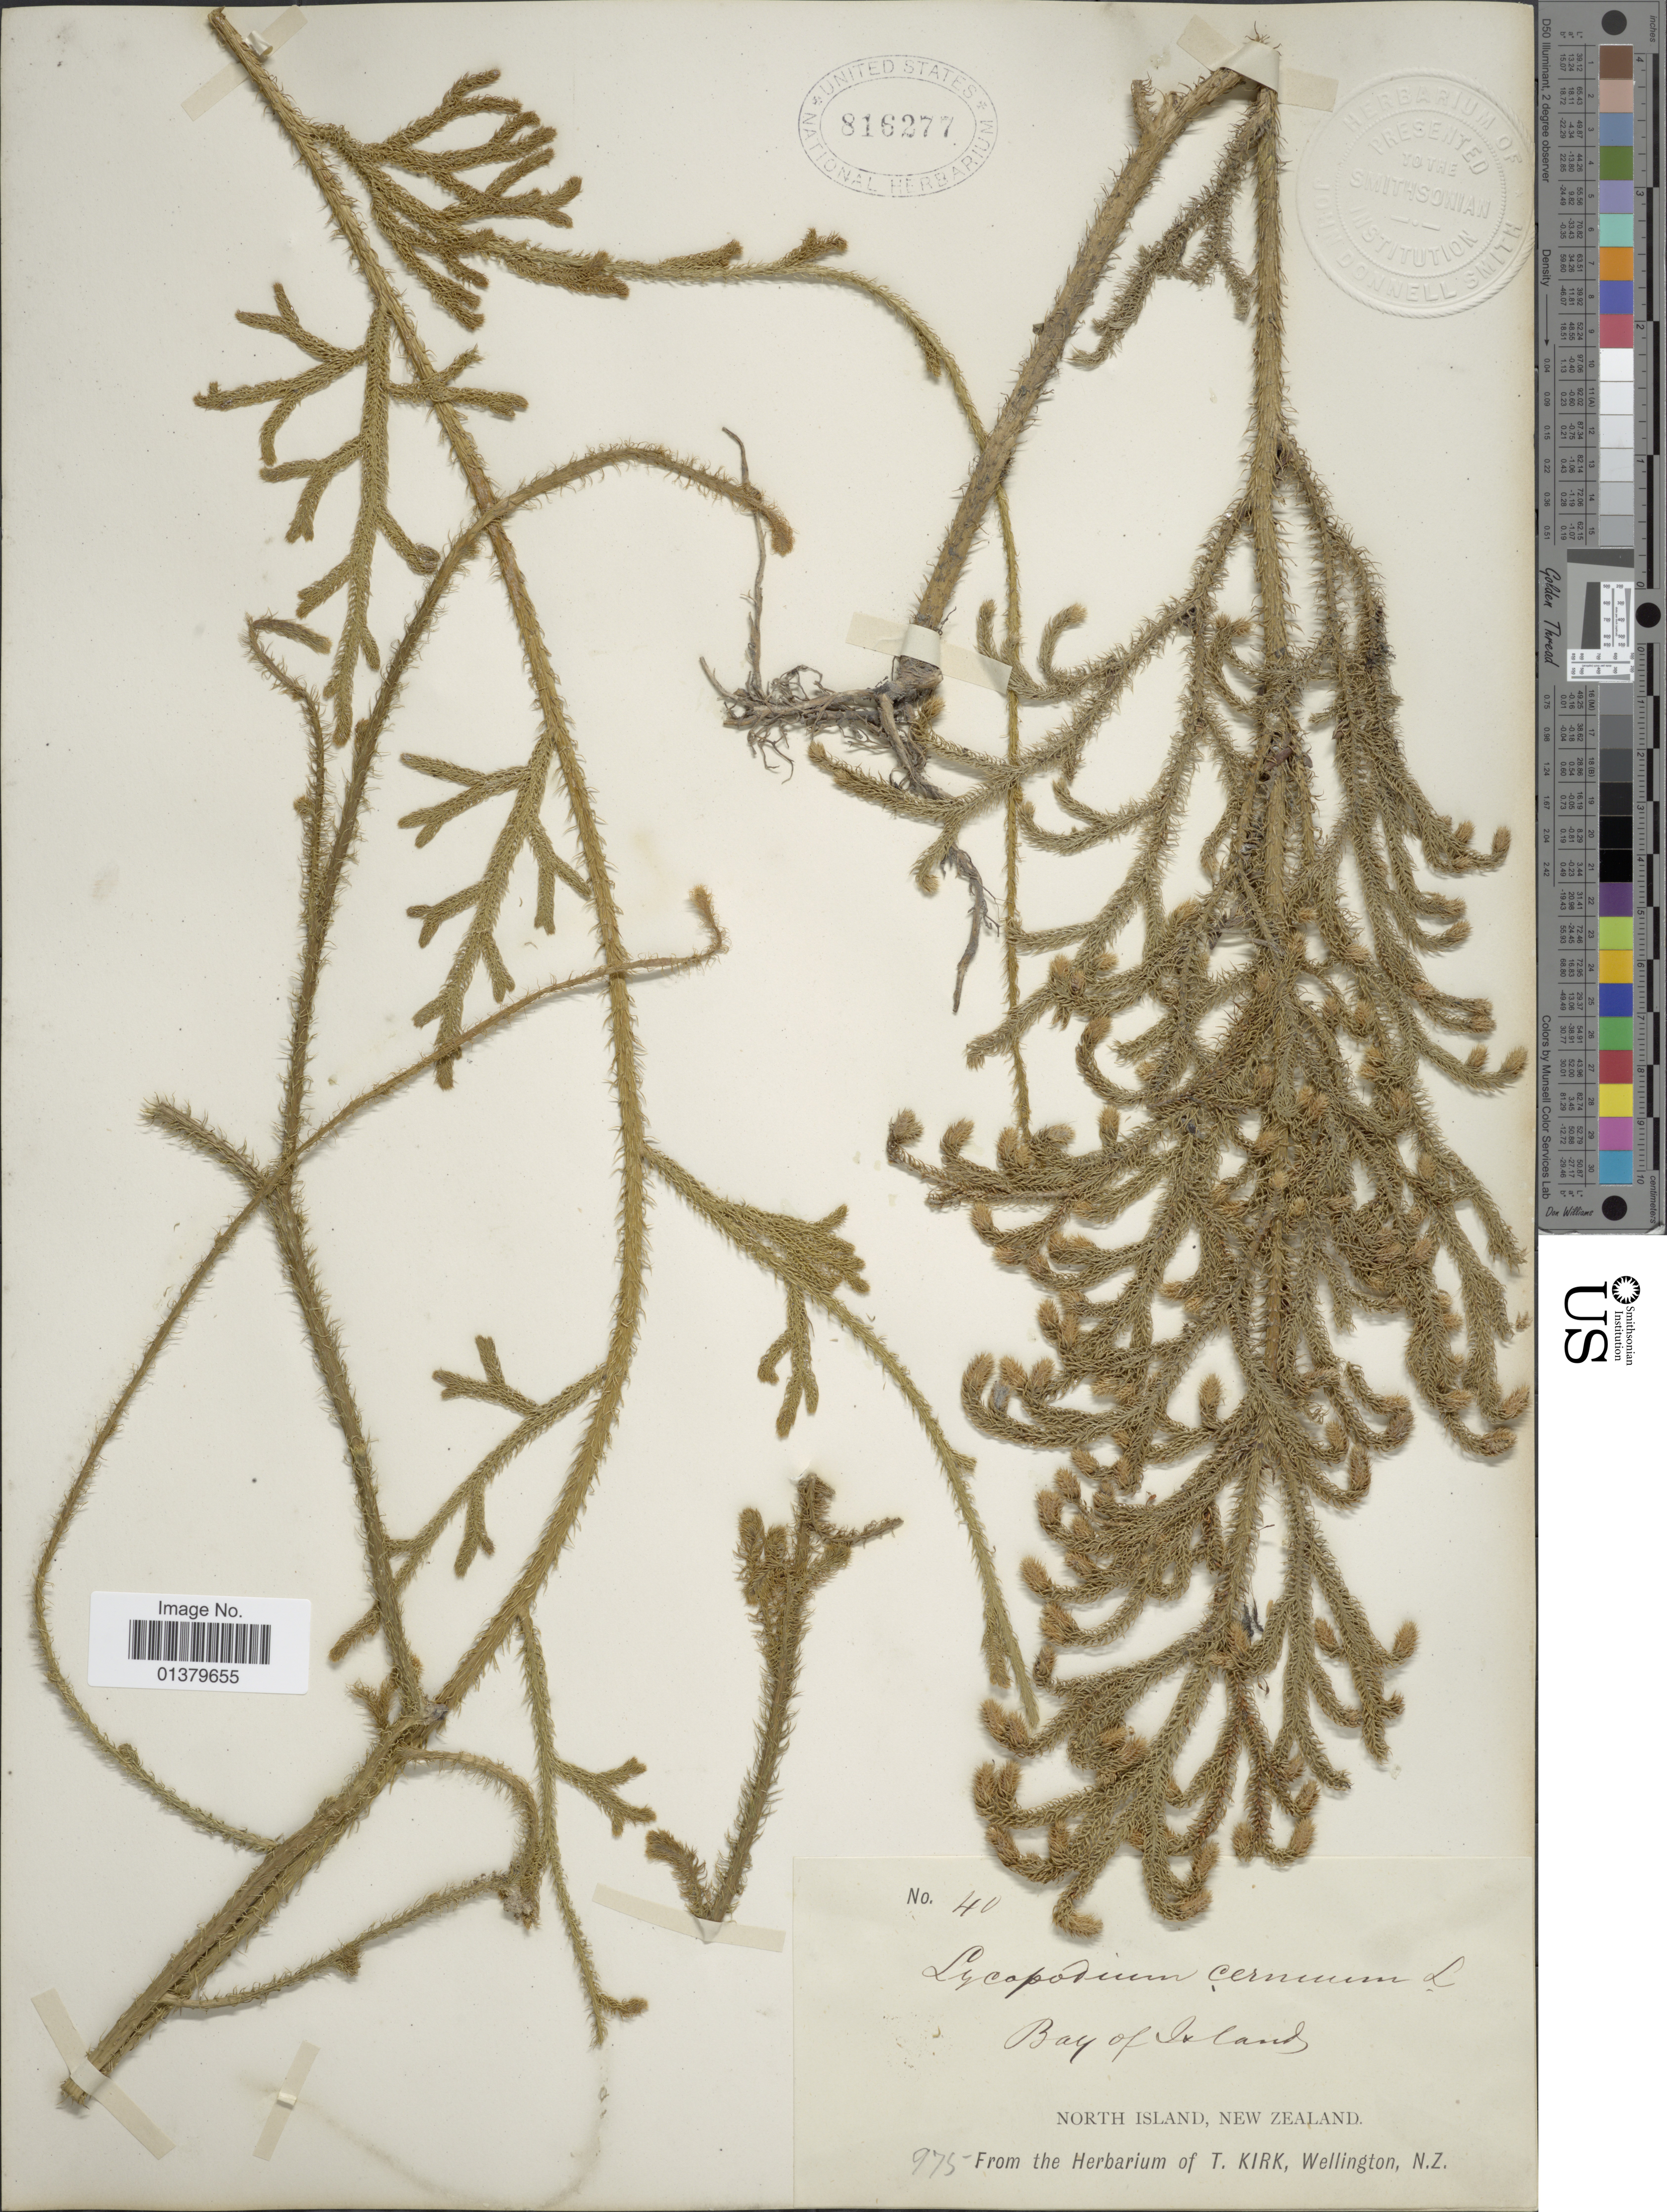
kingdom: Plantae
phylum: Tracheophyta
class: Lycopodiopsida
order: Lycopodiales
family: Lycopodiaceae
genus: Palhinhaea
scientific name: Palhinhaea cernua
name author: (L.) Vasc. & Franco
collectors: ex herb. T. Kirk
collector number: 40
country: New Zealand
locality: North Island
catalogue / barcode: US 816277